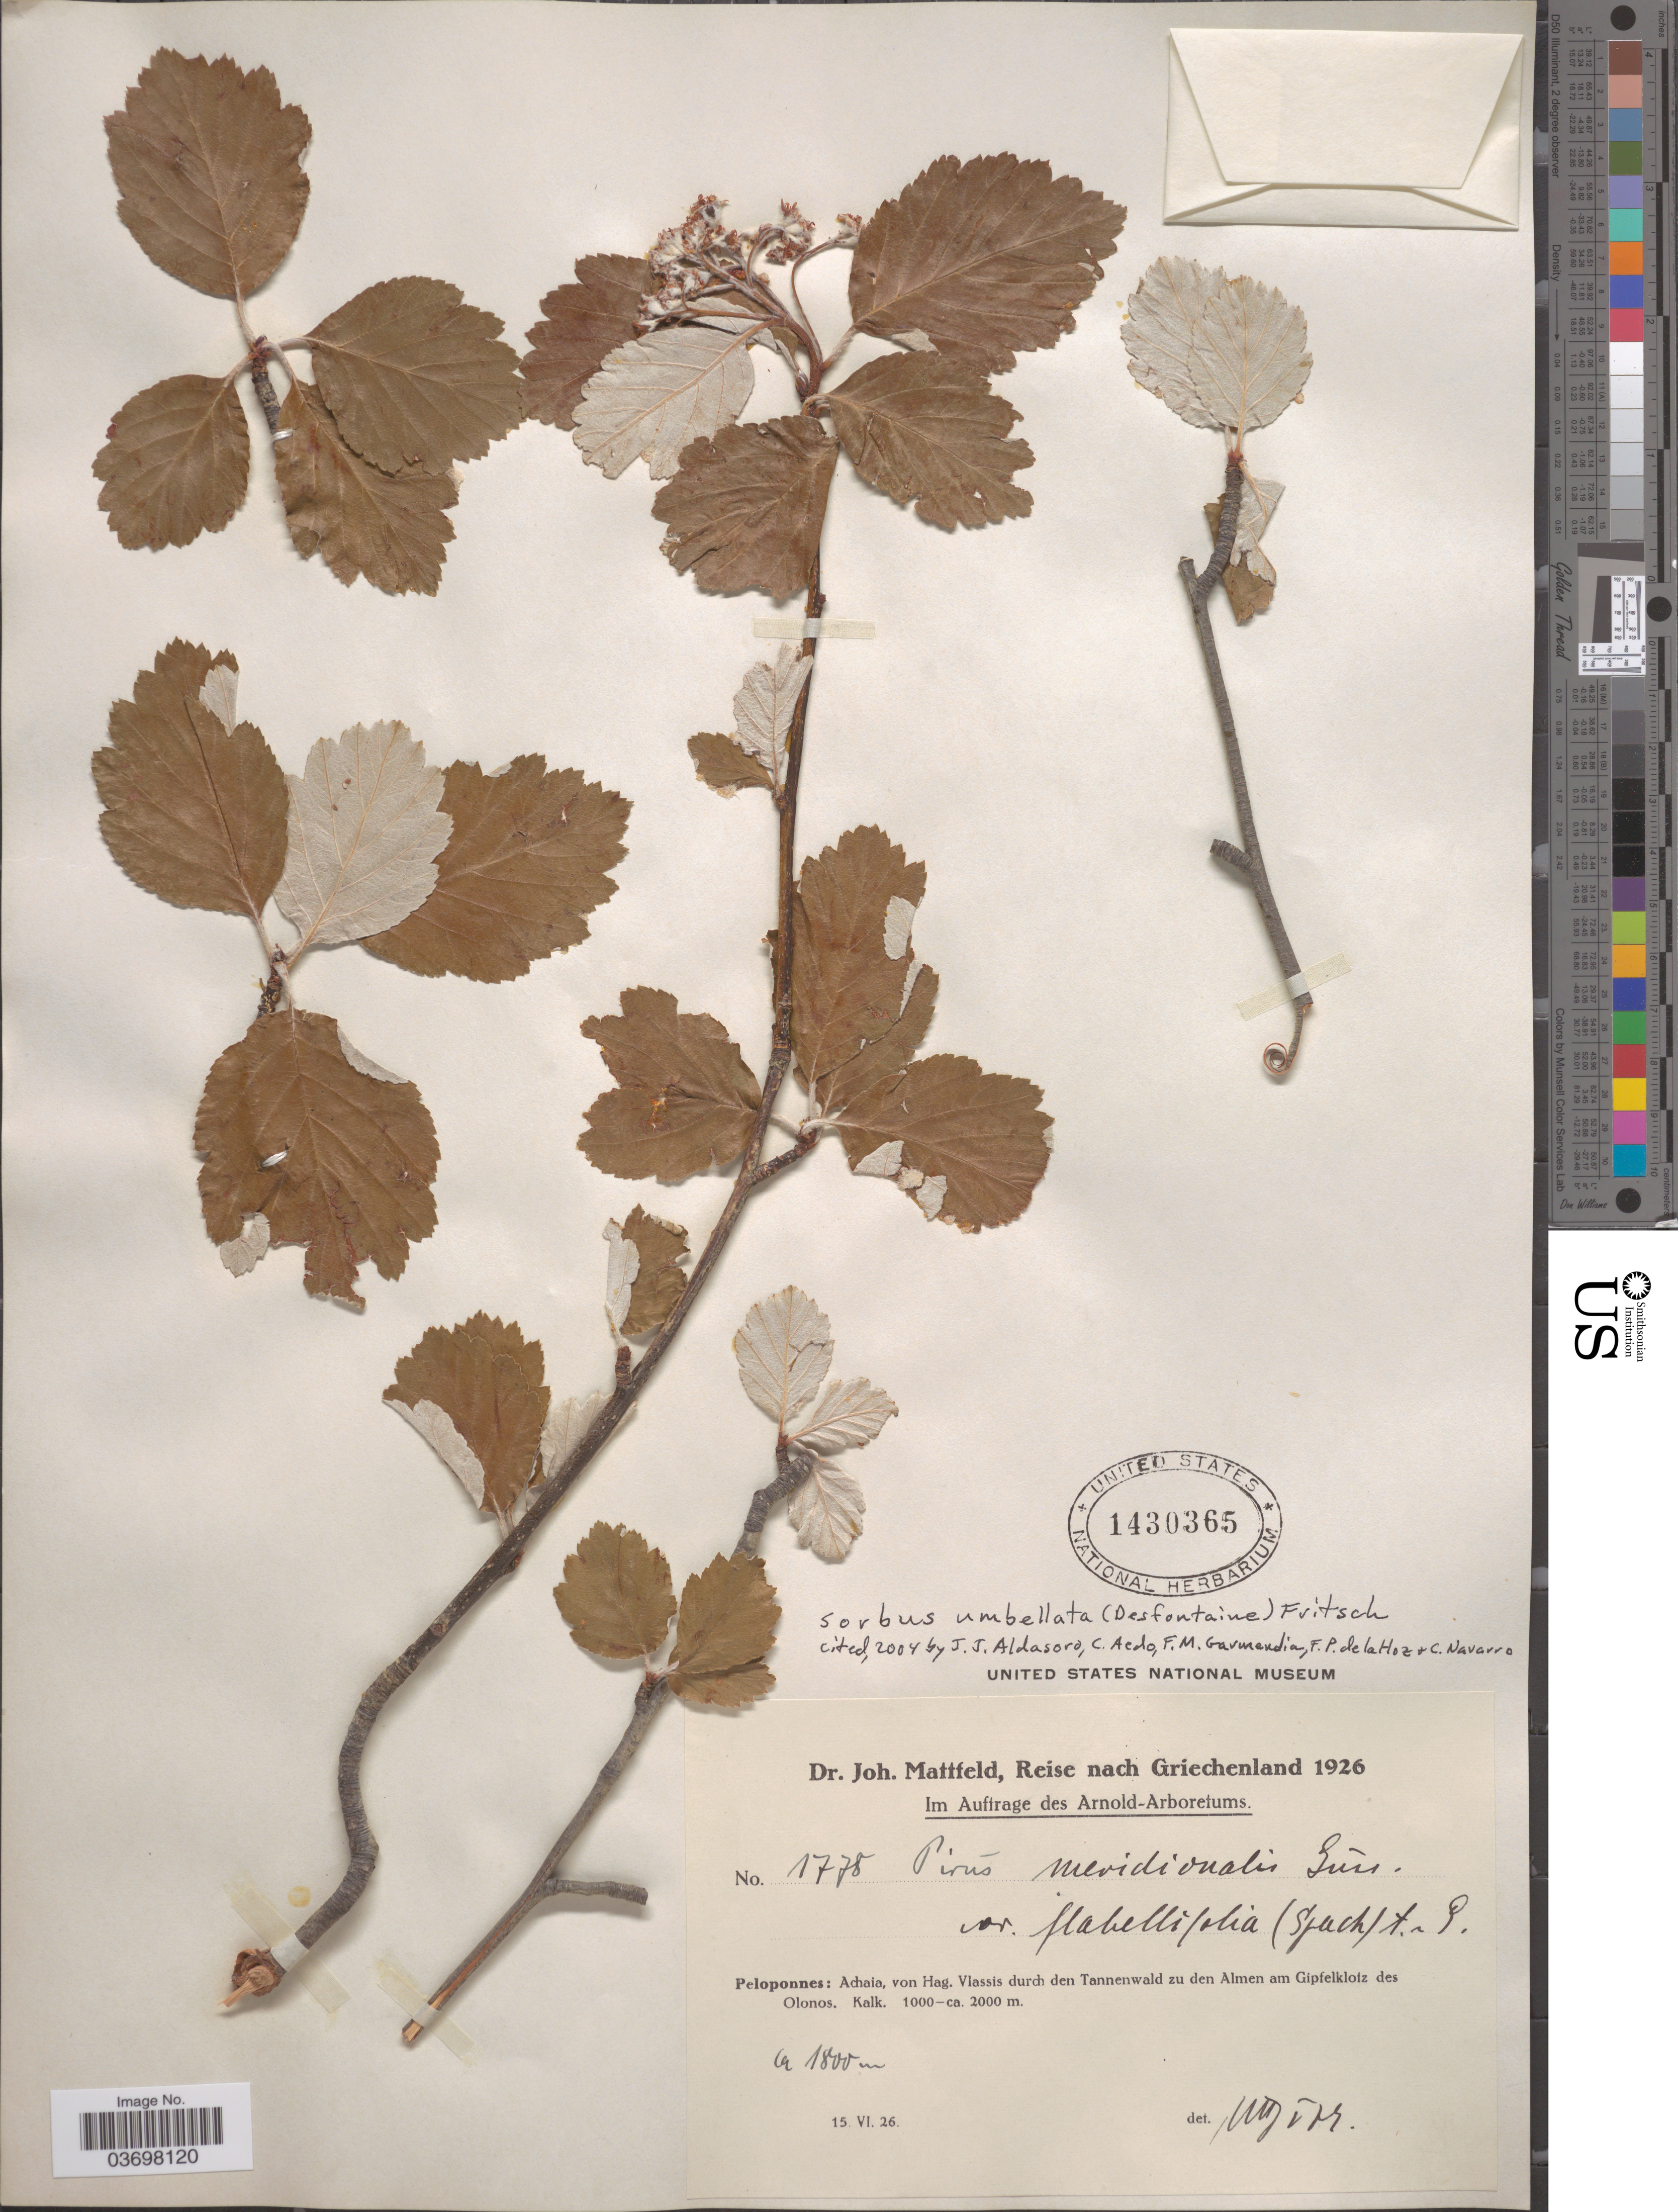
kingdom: Plantae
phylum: Tracheophyta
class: Magnoliopsida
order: Rosales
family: Rosaceae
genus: Sorbus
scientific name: Sorbus umbellata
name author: (Desf.) Fritsch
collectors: J. Mattfeld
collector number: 1778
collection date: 1926-06-15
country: Greece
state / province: Peloponnese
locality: Griechenland. Peloponnes: Achaia, von Hag. Vlassis durch den Tannenwald zu den Almen am Gipfelklotz des Olonos.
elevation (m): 1800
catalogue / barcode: US 1430365